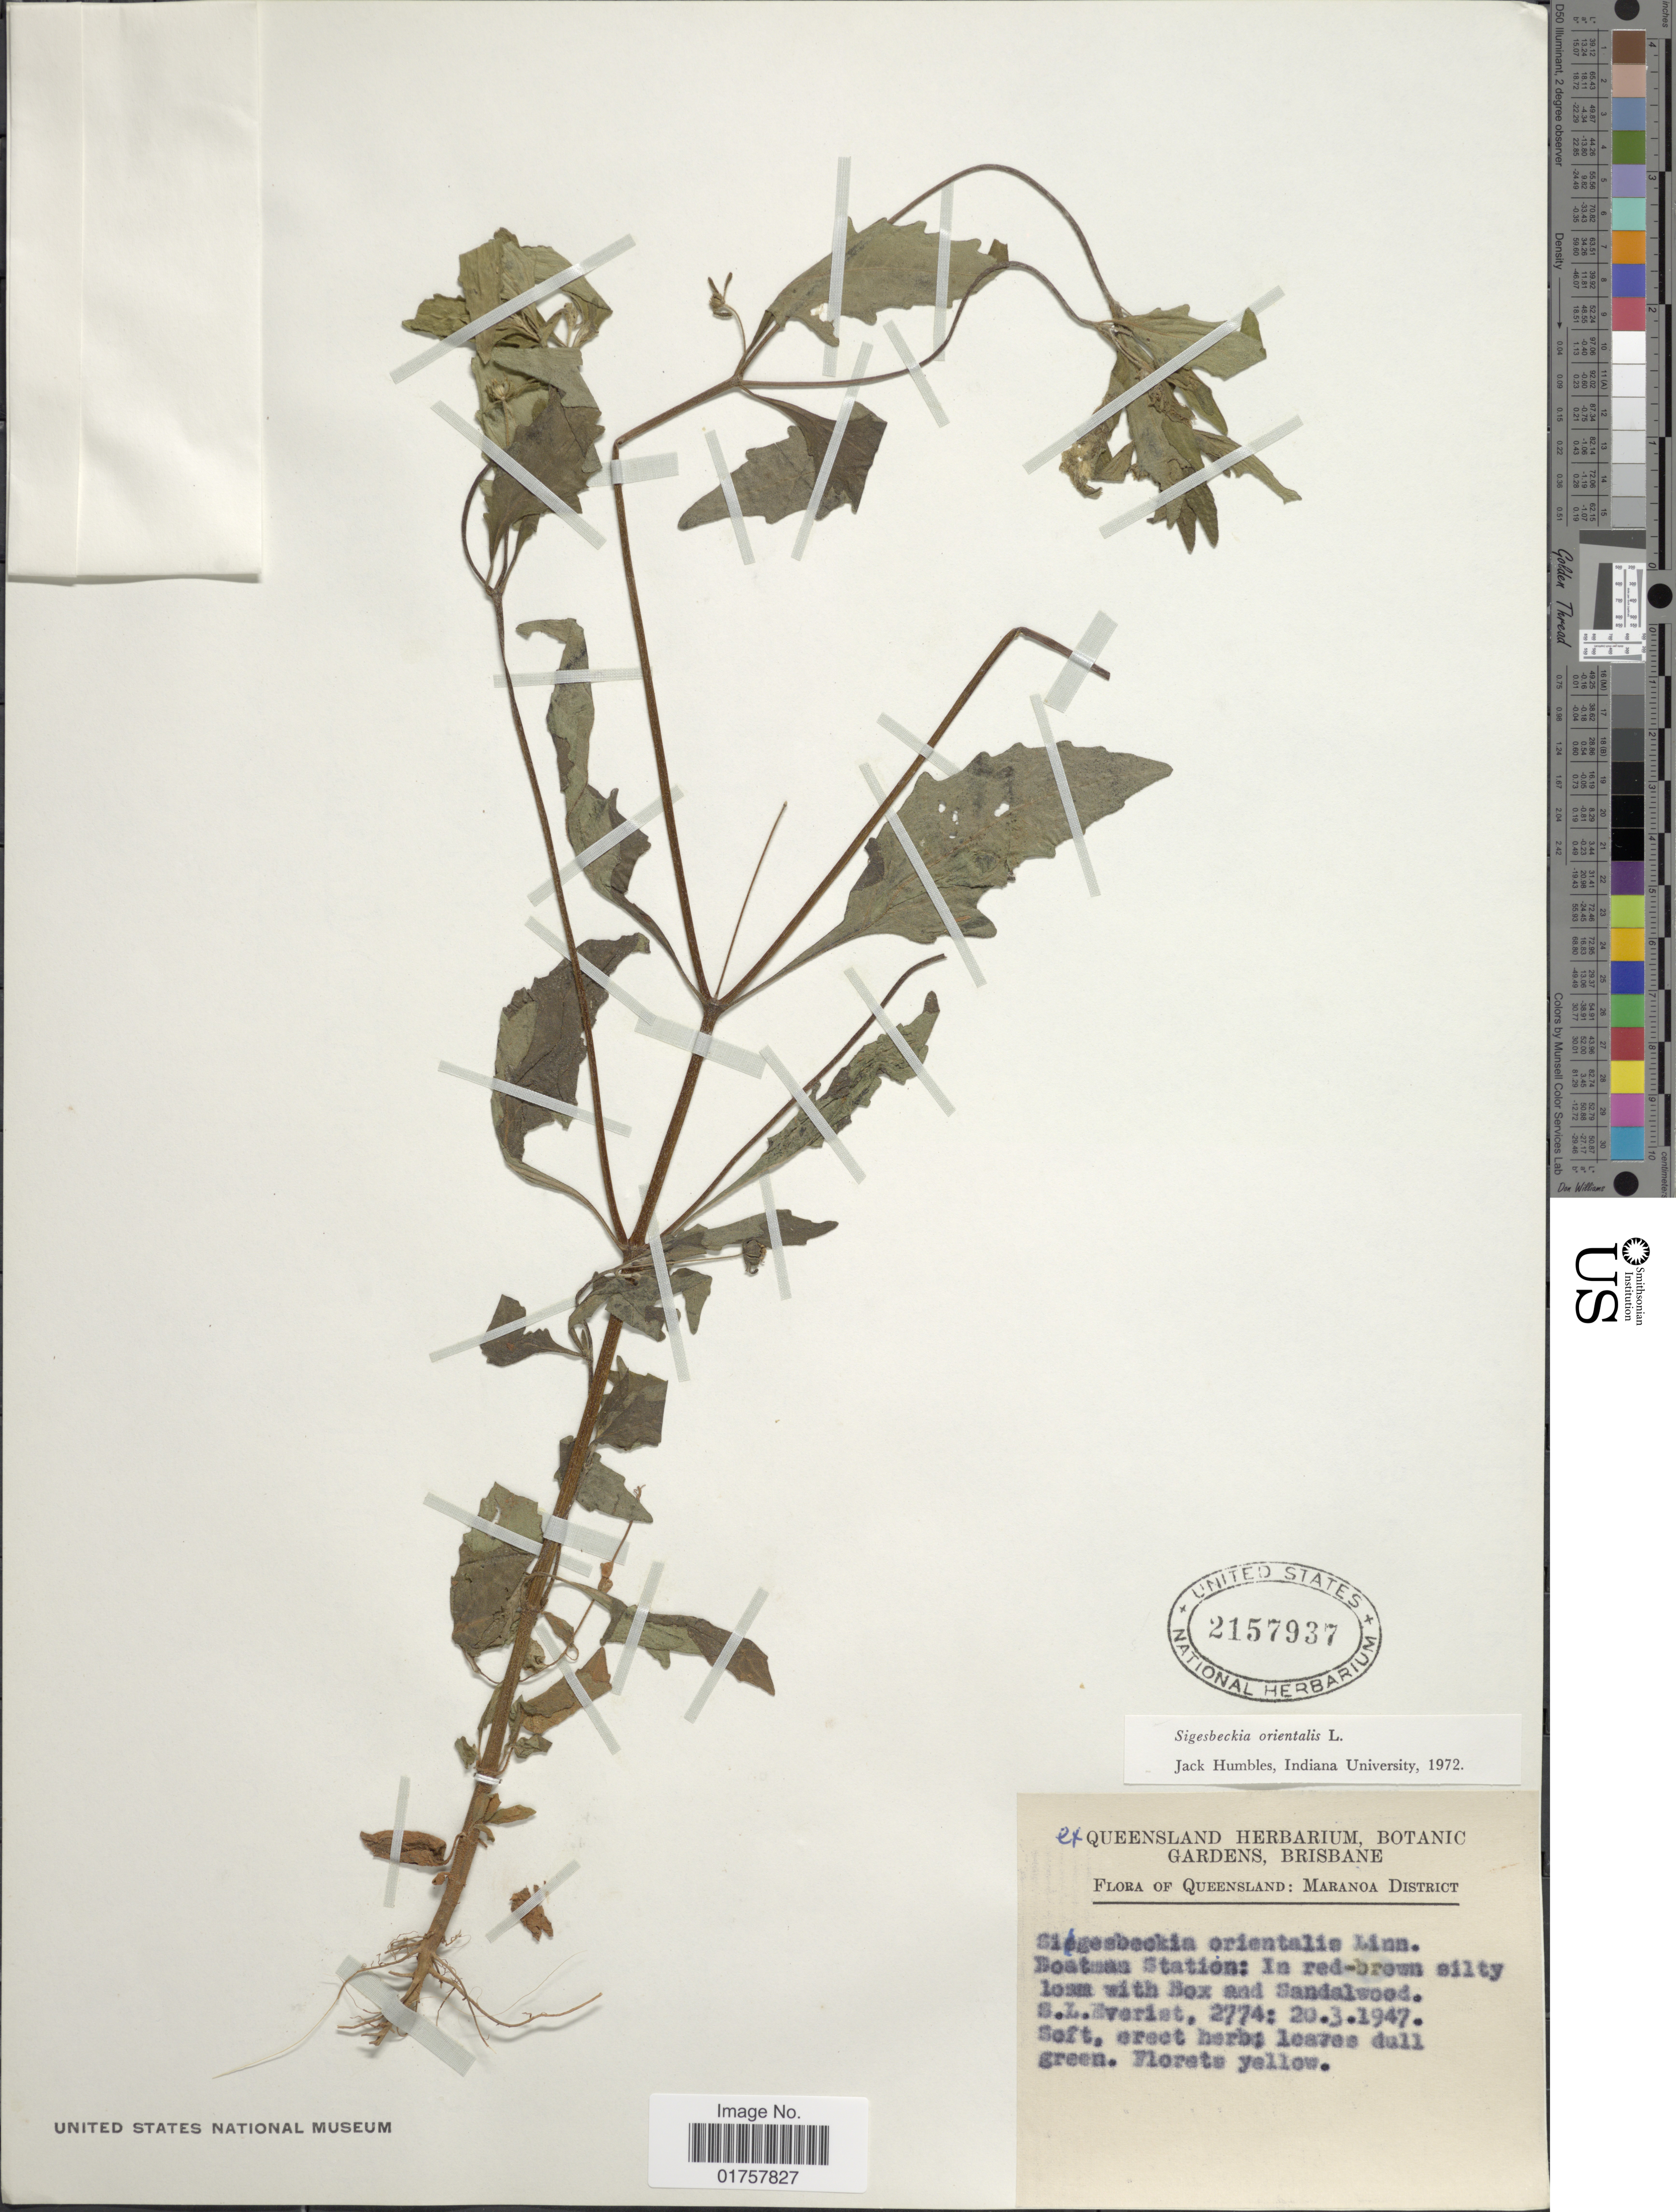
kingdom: Plantae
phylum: Tracheophyta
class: Magnoliopsida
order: Asterales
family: Asteraceae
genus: Sigesbeckia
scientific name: Sigesbeckia orientalis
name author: L.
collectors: S. Everist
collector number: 2774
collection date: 1947-03-20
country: Australia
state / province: Queensland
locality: Maranoa District, Boattman Station: In red-brown silty loam with Box and Sandalwood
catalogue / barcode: US 2157937